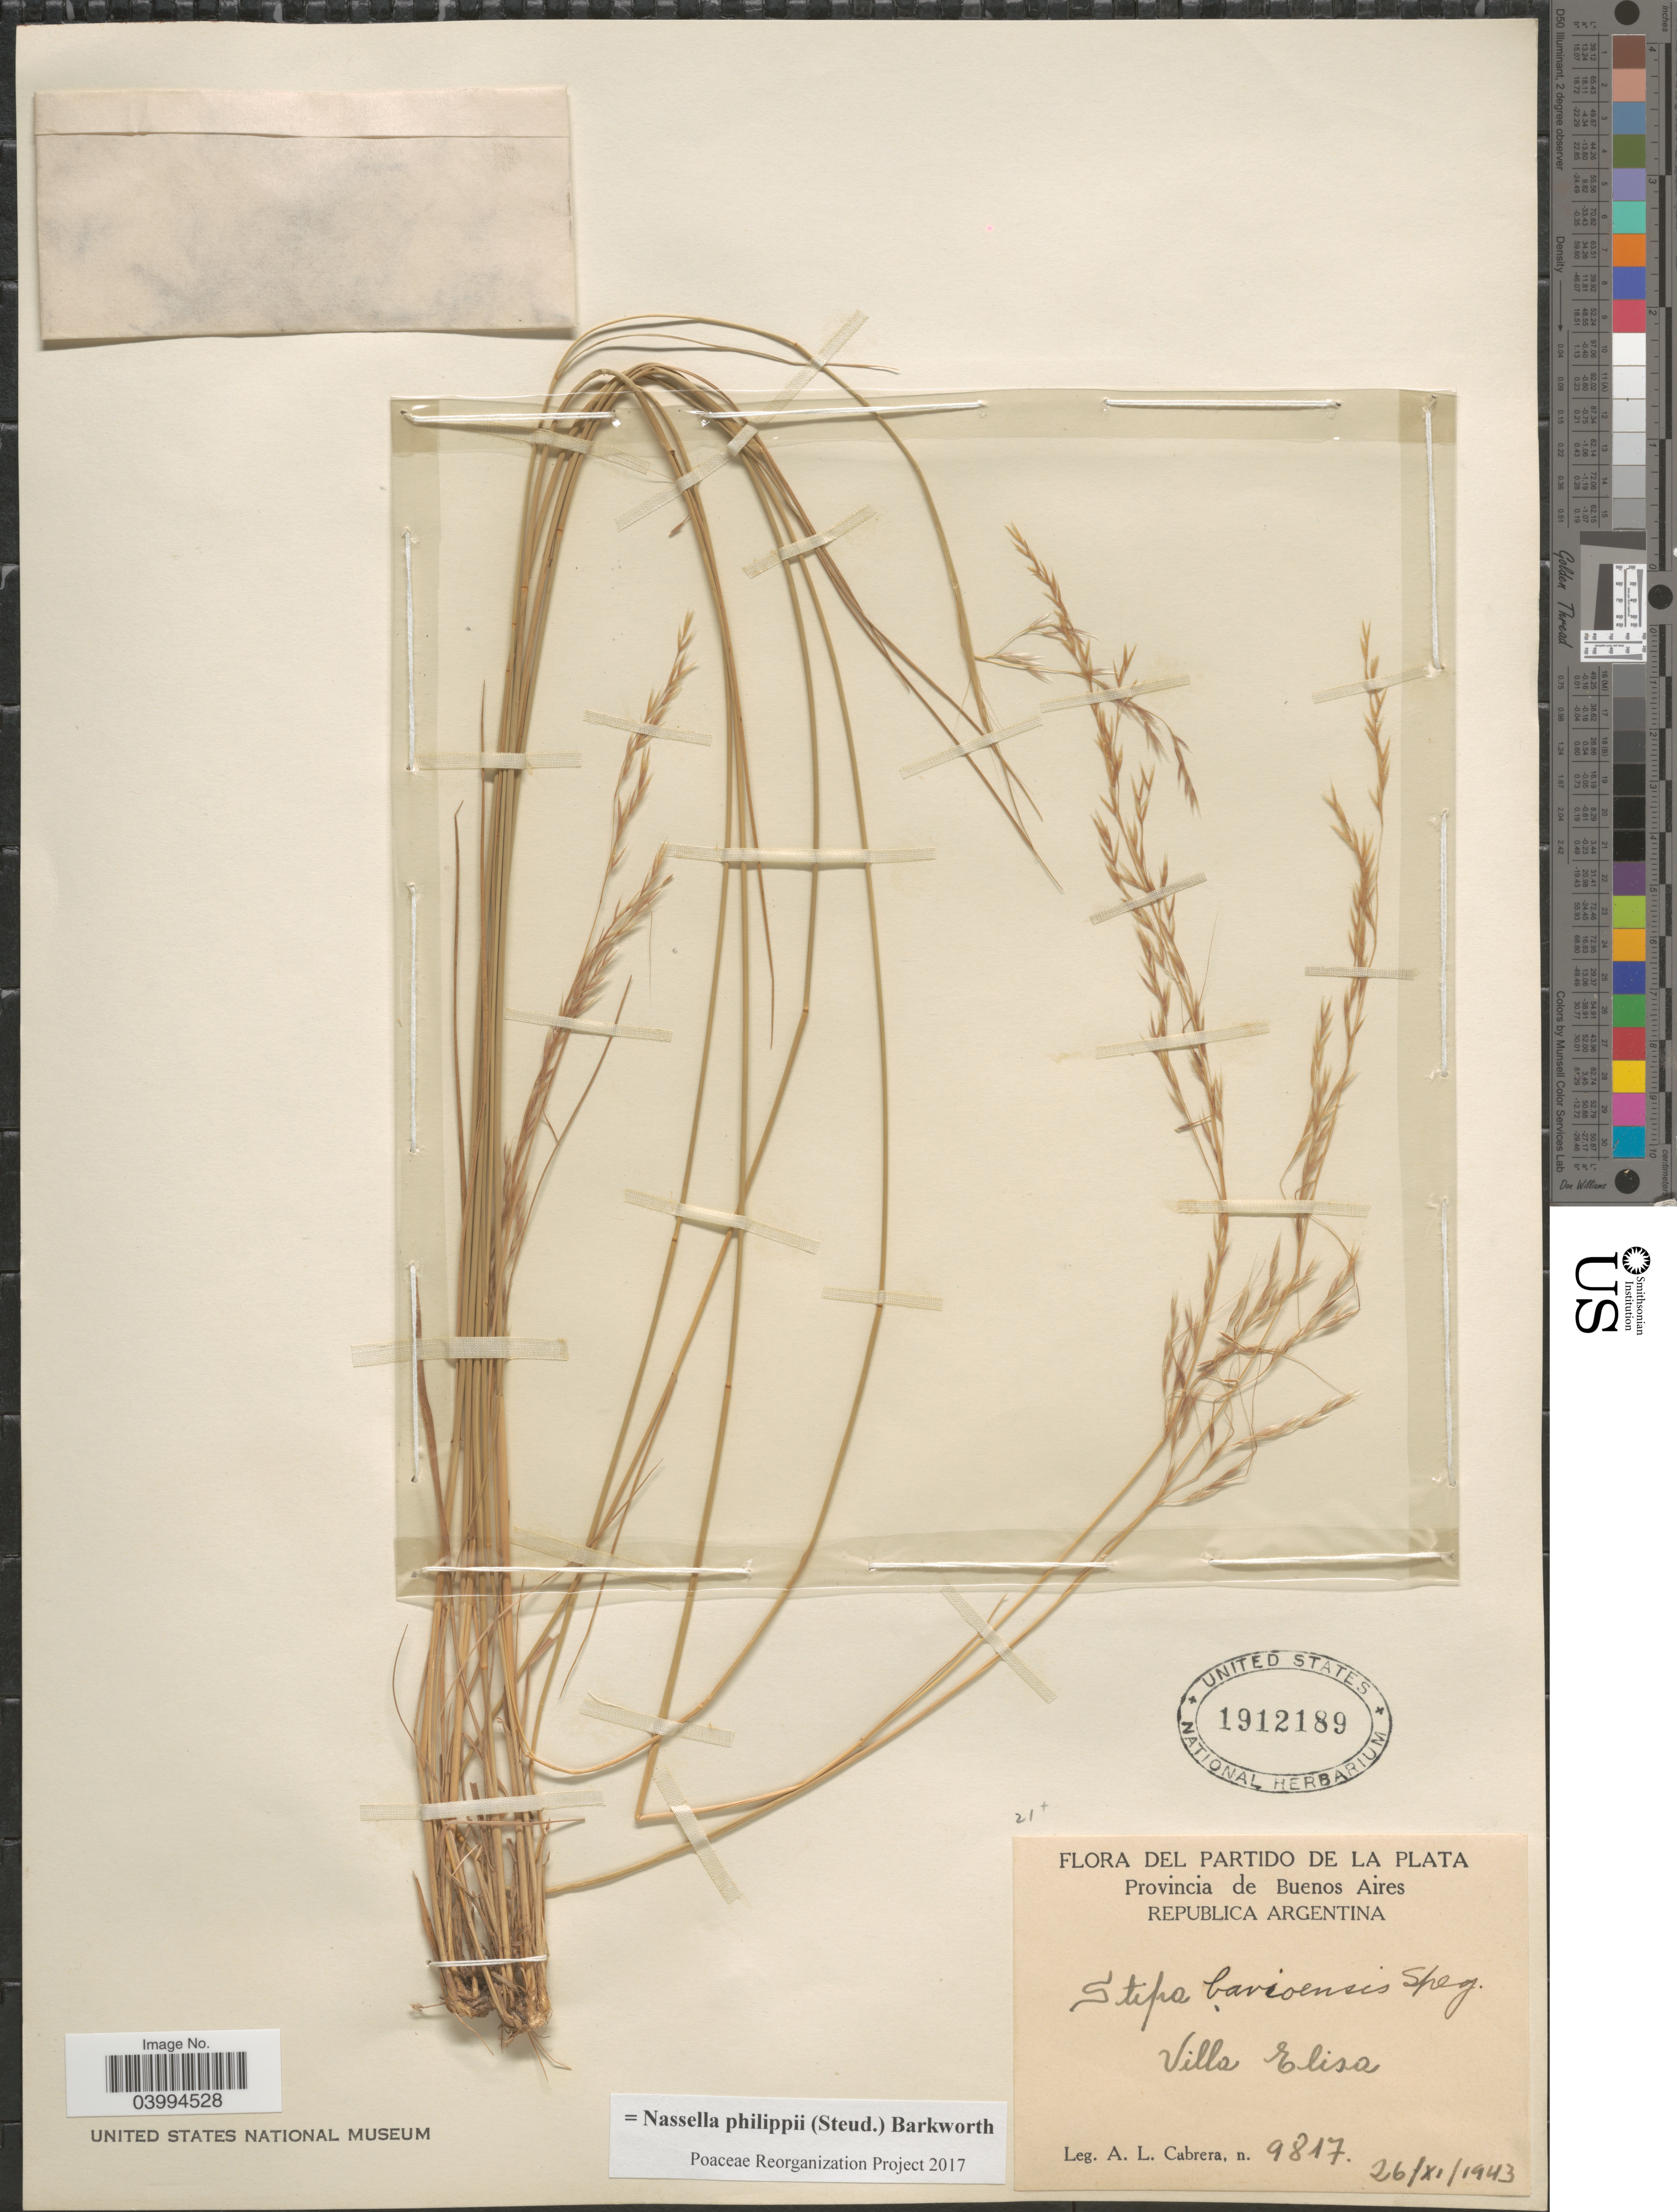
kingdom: Plantae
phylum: Tracheophyta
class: Liliopsida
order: Poales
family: Poaceae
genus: Nassella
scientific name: Nassella philippii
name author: (Steud.) Barkworth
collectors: A. L. Cabrera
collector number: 9817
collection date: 1943-11-26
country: Argentina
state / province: Buenos Aires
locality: Partido de La Plata. Republica Argentina. Villa Elisa.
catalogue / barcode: US 1912189